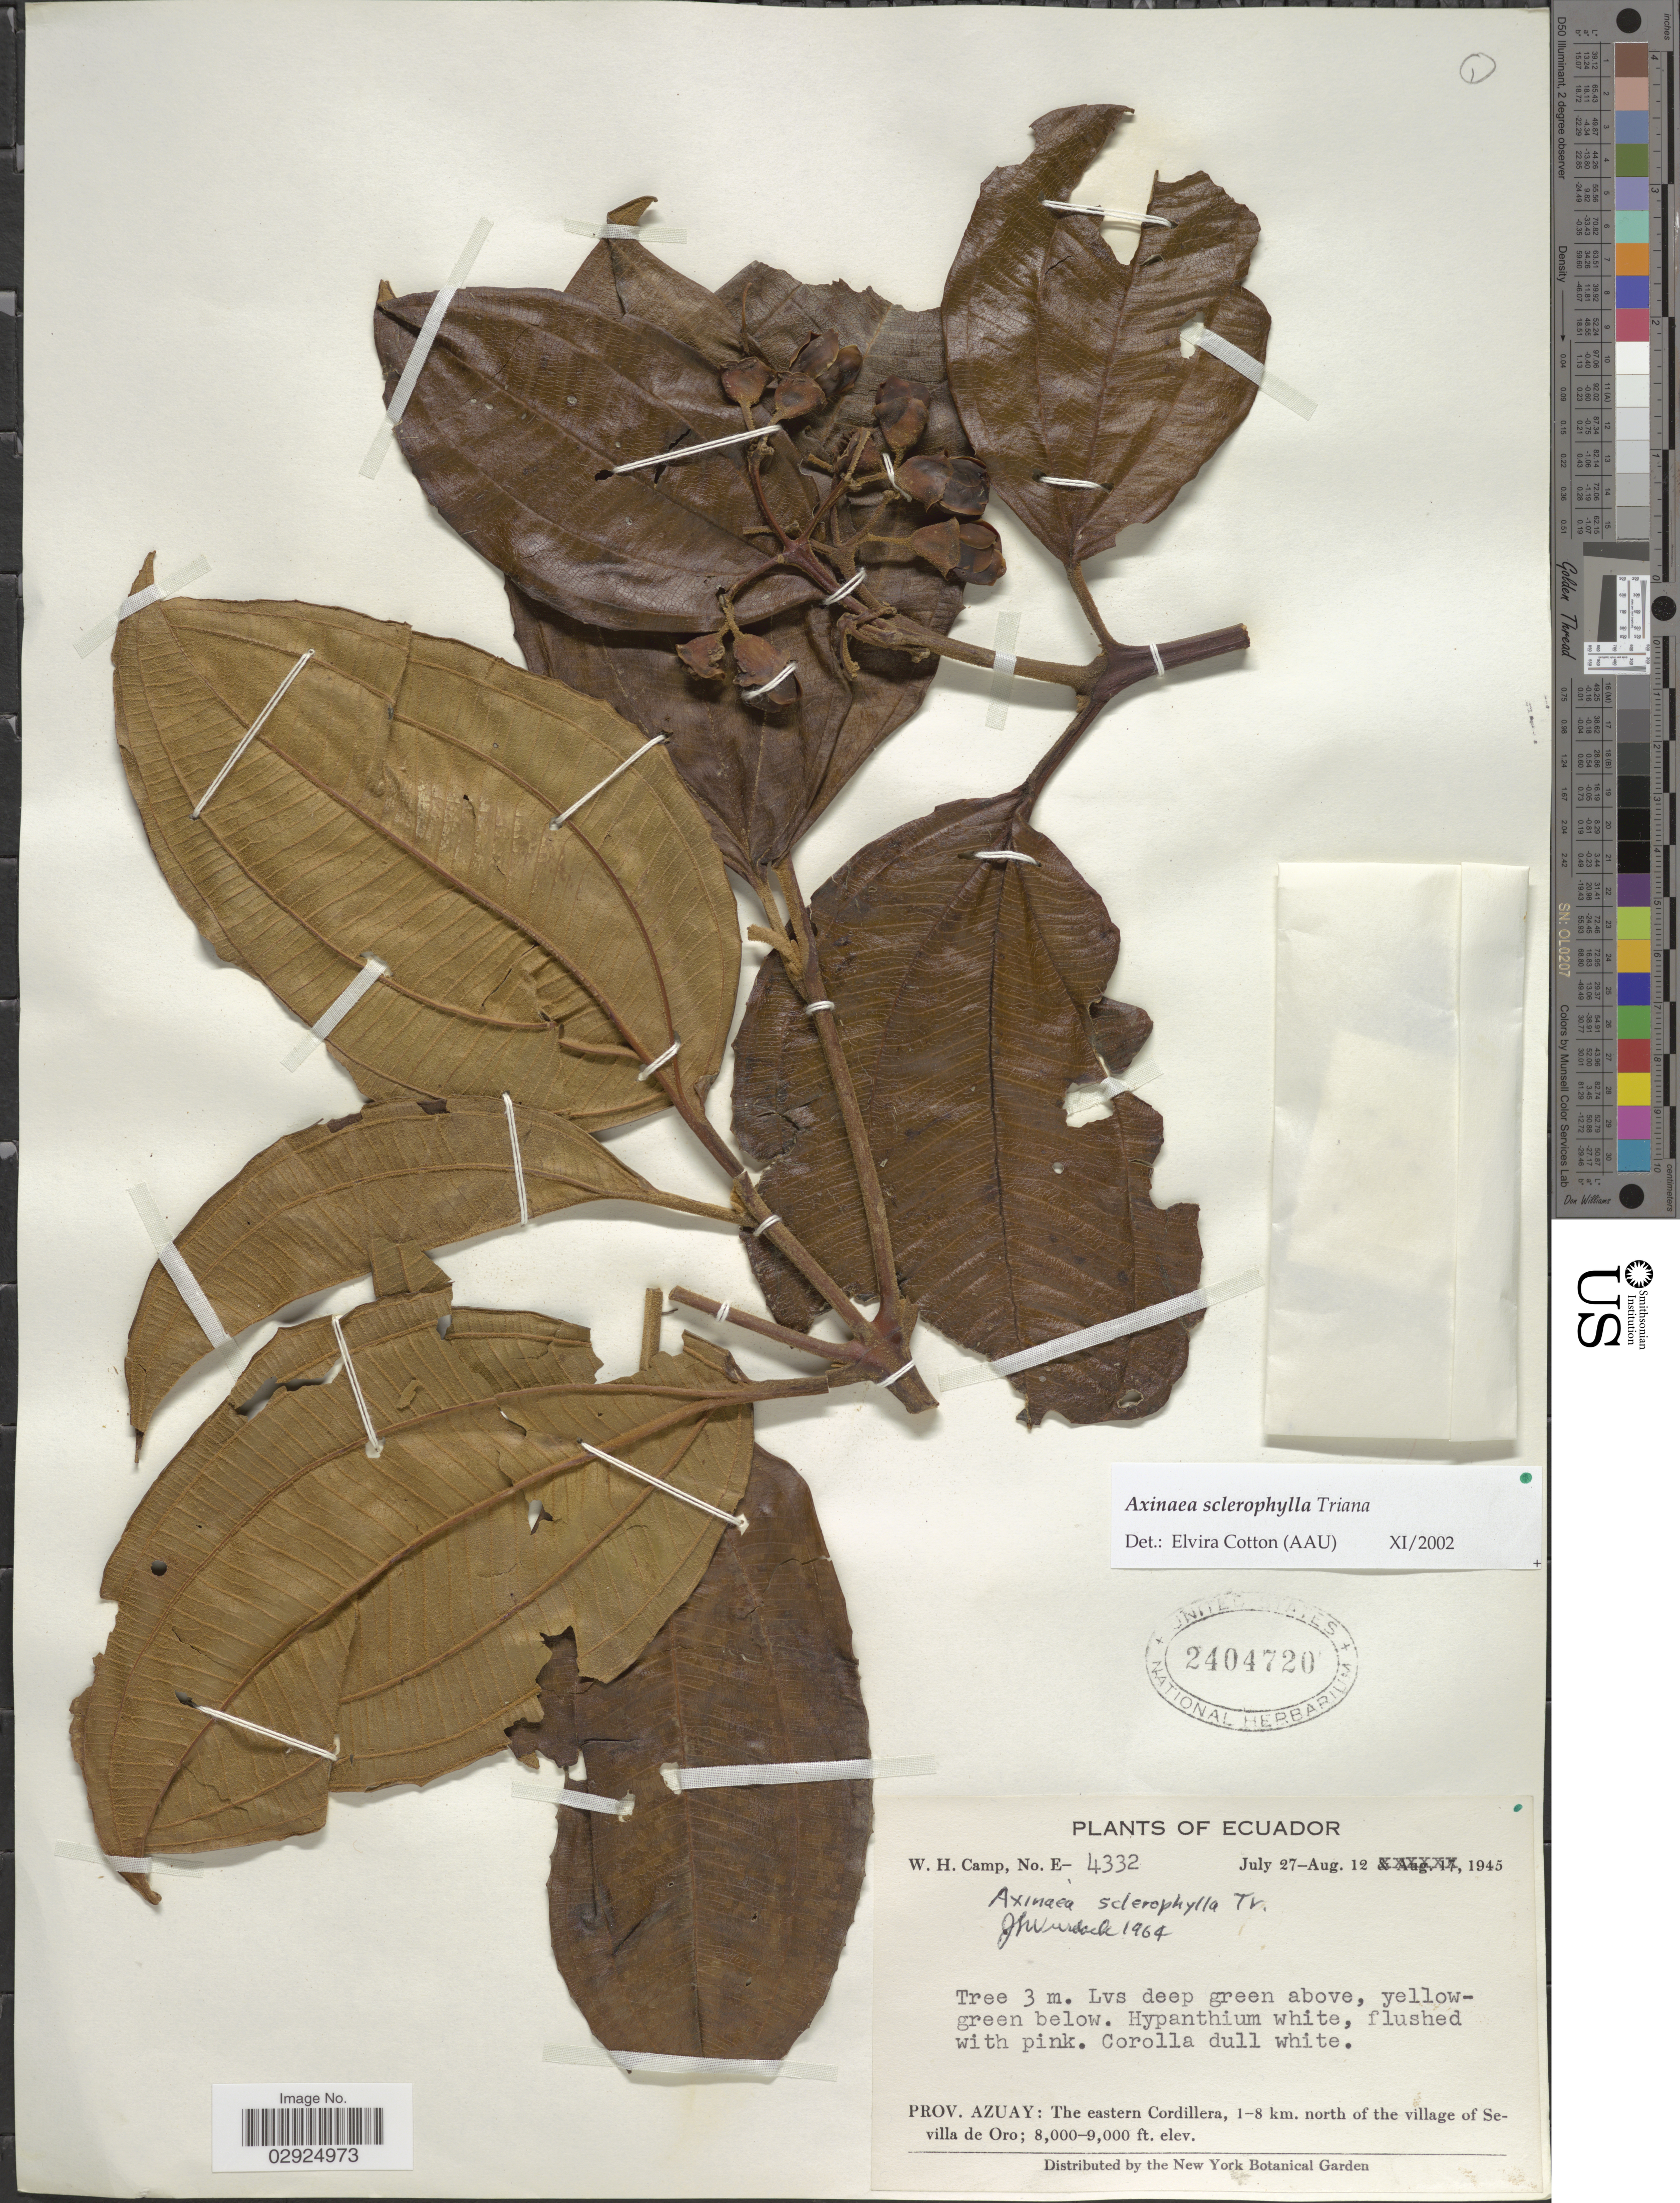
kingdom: Plantae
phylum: Tracheophyta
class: Magnoliopsida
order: Myrtales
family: Melastomataceae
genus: Axinaea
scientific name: Axinaea sclerophylla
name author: Triana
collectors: W. H. Camp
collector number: E-4332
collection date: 1945-07-27/1945-08-12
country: Ecuador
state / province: Azuay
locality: Prov. Azuay: The eastern Cordillera, 1-8 km. north of the village of Sevilla de Oro.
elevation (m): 2438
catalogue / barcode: US 2404720